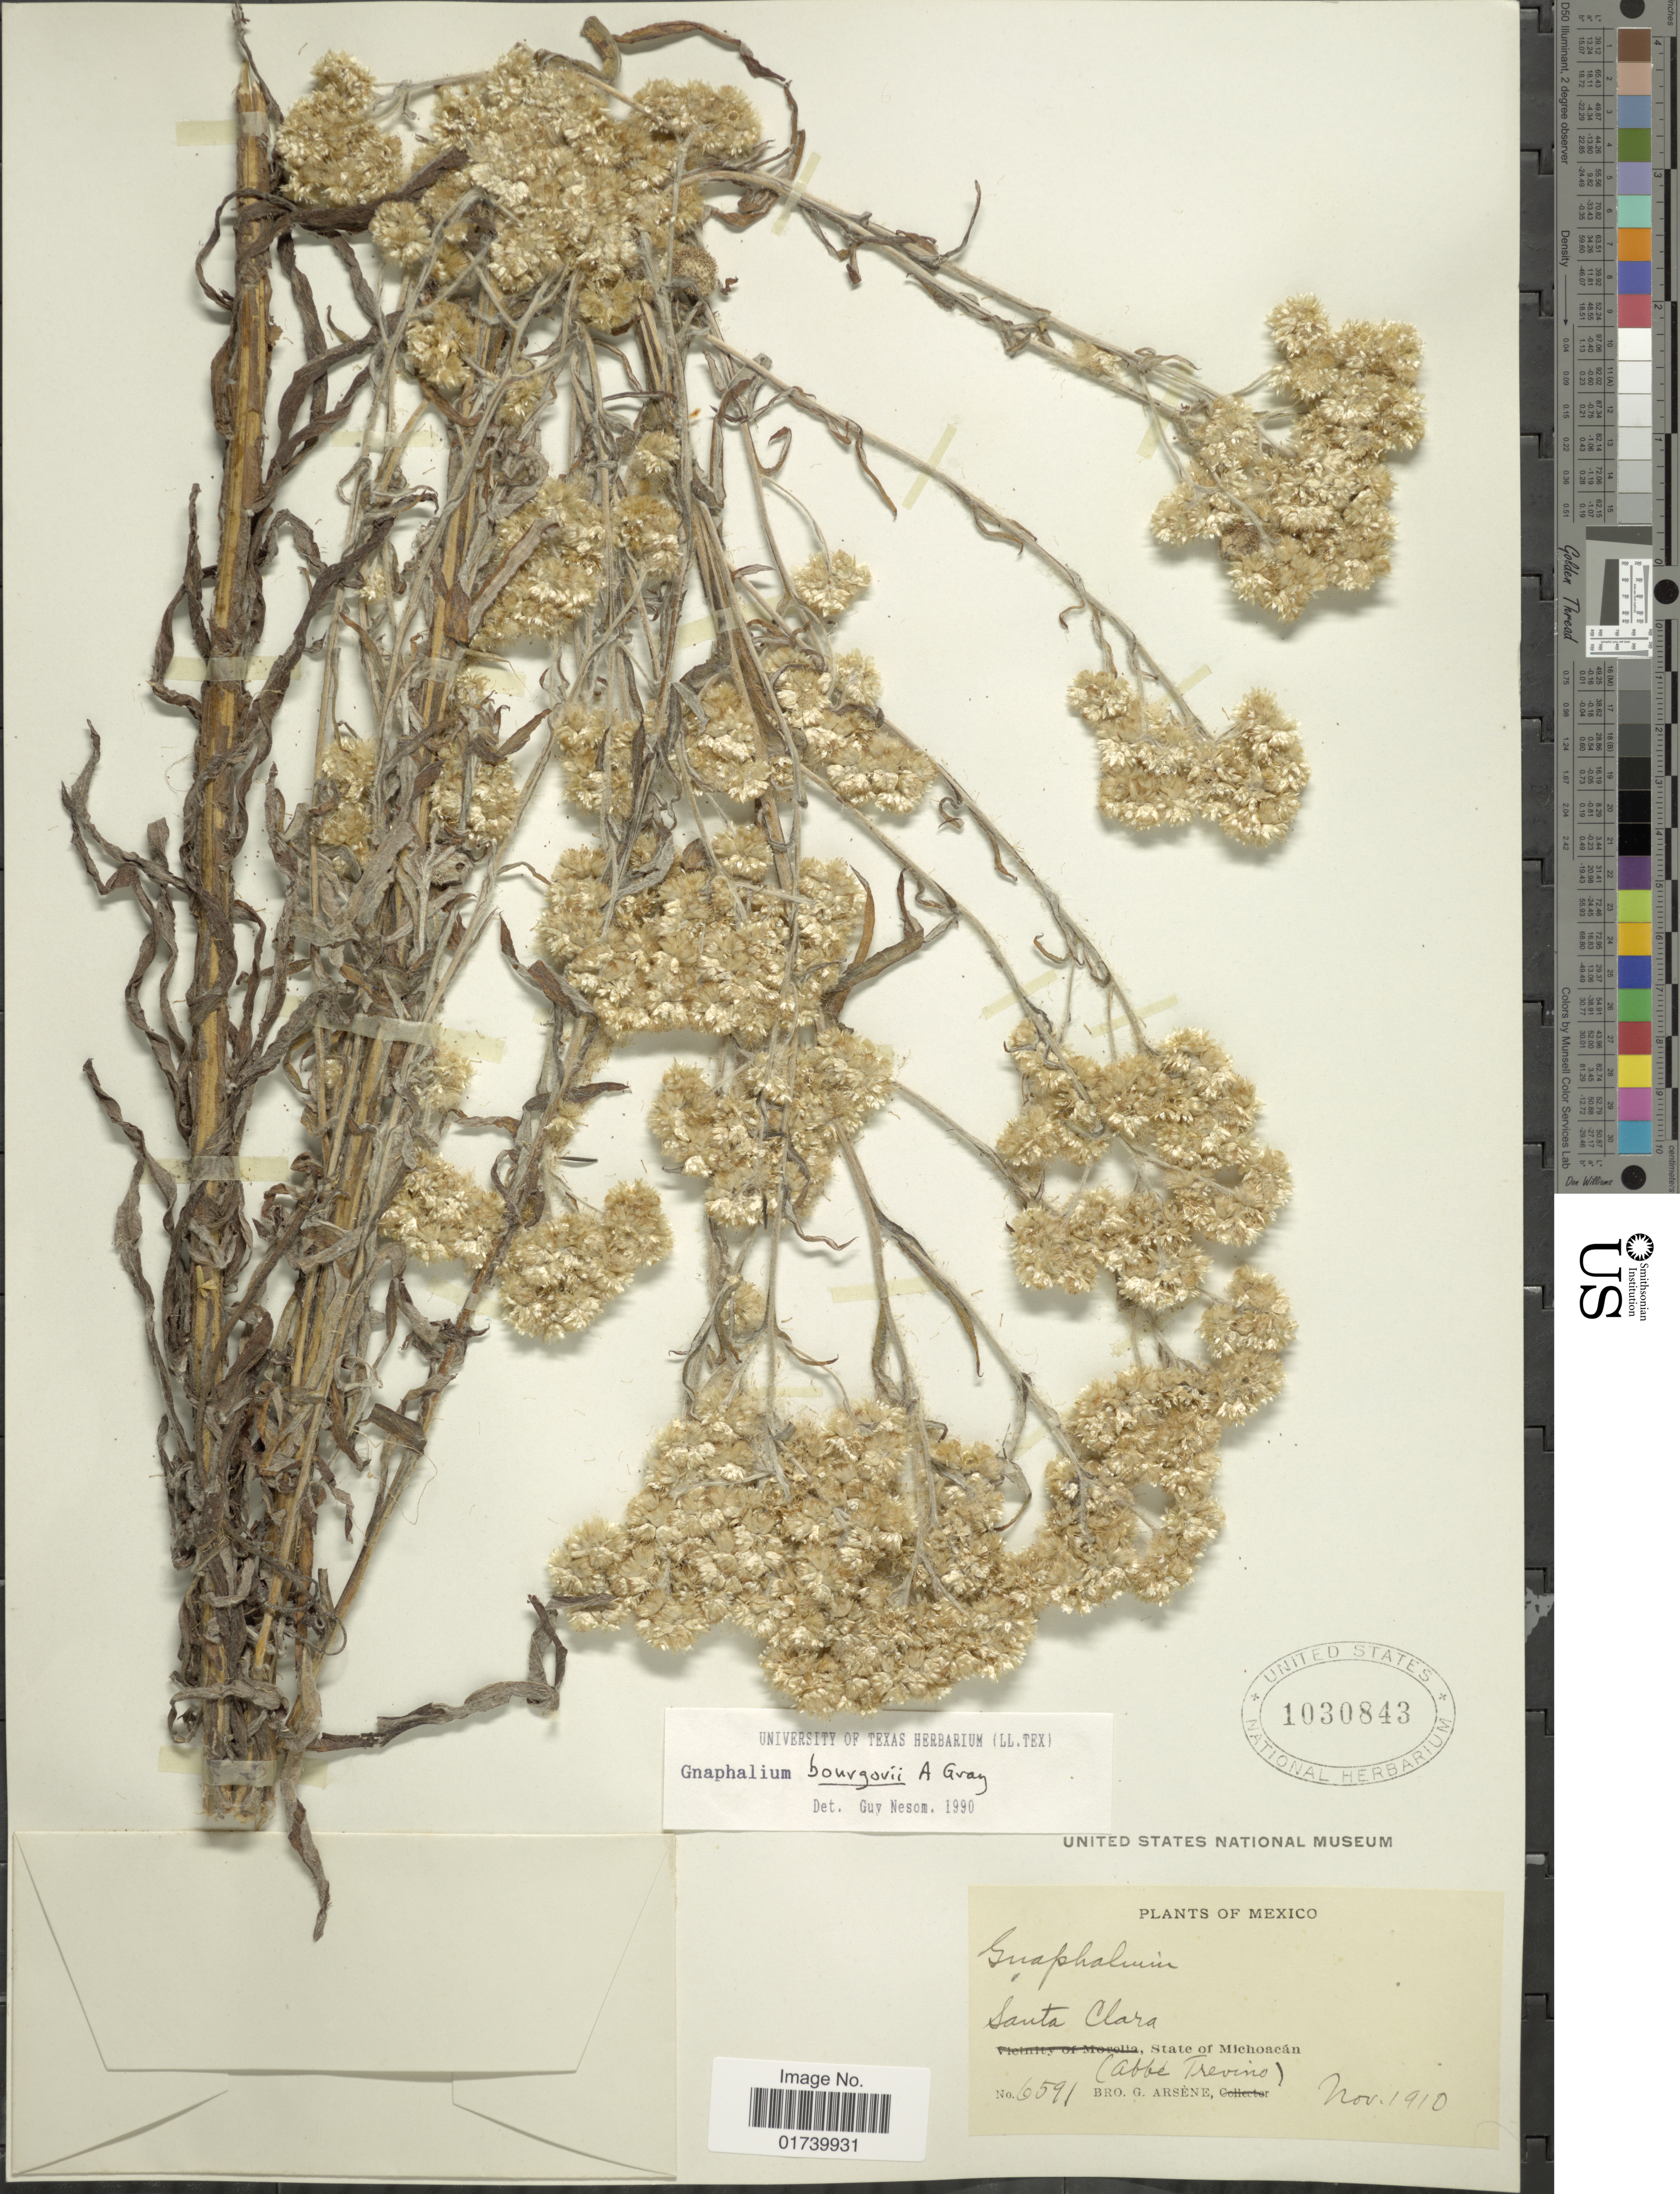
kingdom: Plantae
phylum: Tracheophyta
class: Magnoliopsida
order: Asterales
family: Asteraceae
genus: Pseudognaphalium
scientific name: Pseudognaphalium bourgovii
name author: (A. Gray) Anderb.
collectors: Bro. G. Arsène & A. Trevino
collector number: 6591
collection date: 1910-11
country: Mexico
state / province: Michoacán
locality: Santa Clara, state of Michoacan.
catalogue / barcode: US 1030843